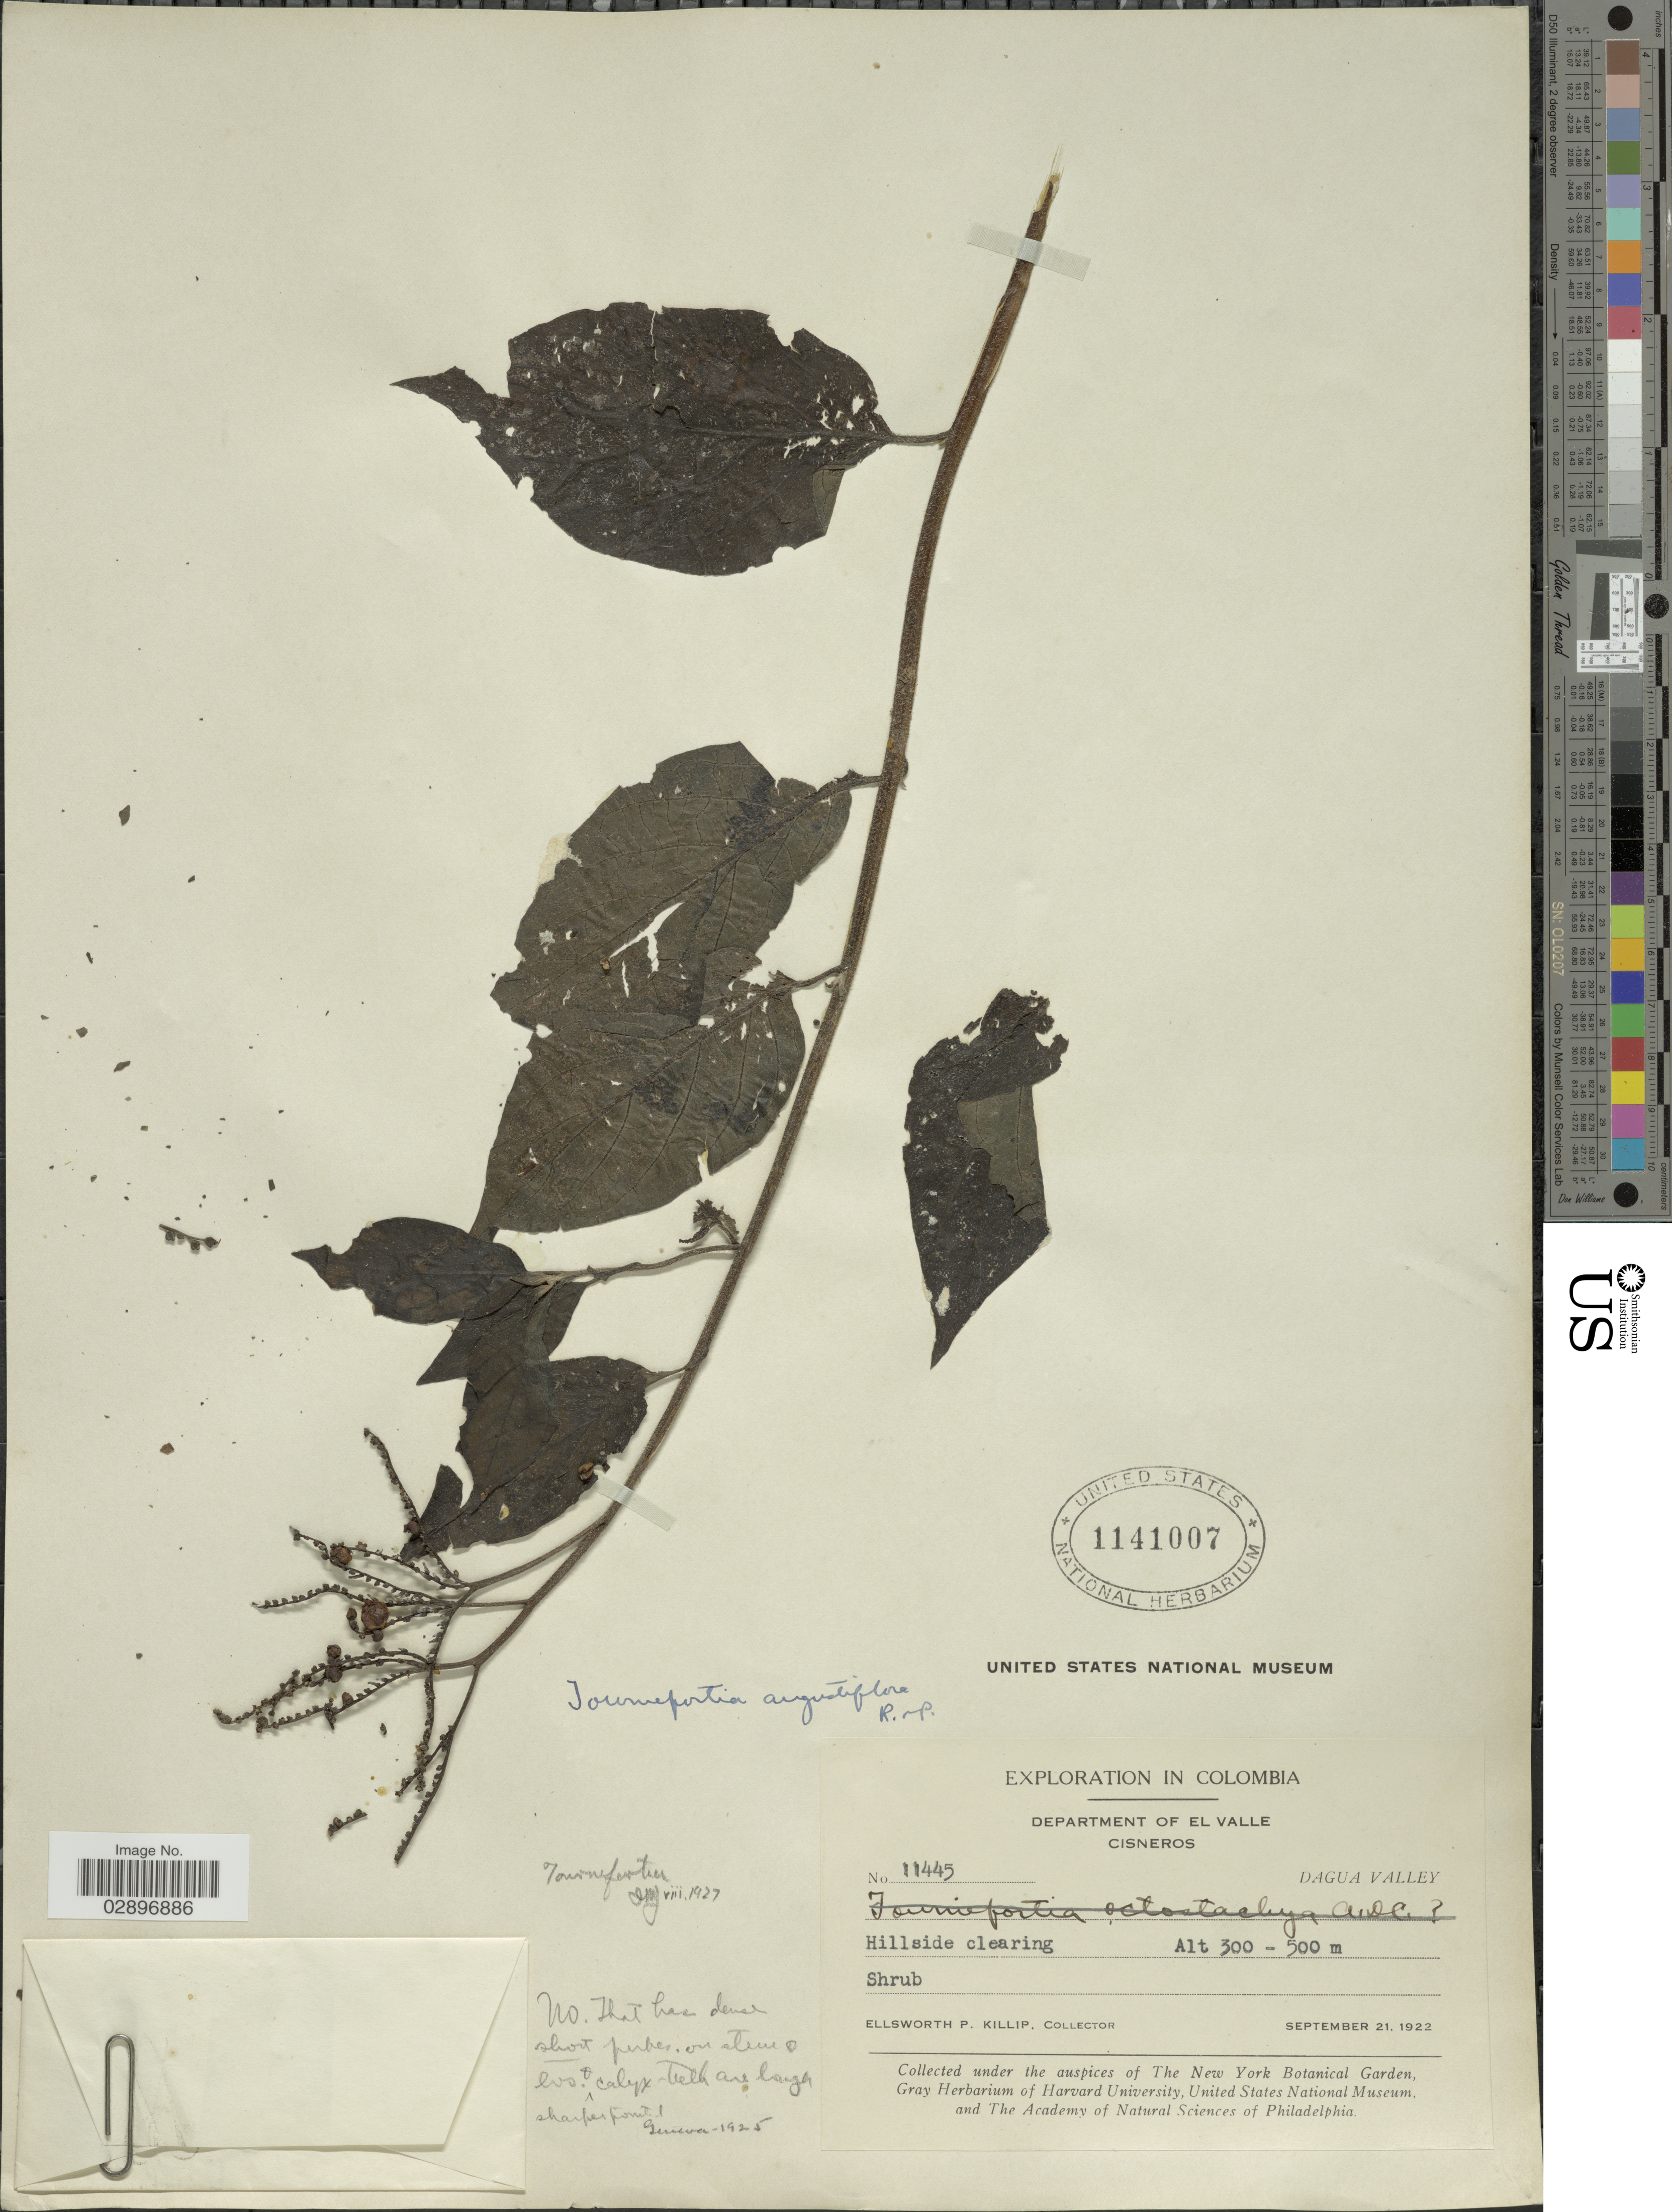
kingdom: Plantae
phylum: Tracheophyta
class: Magnoliopsida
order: Boraginales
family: Heliotropiaceae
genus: Tournefortia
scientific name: Tournefortia angustiflora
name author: Ruiz & Pav.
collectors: E. P. Killip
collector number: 11445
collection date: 1922-09-21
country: Colombia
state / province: Valle del Cauca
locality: Department of El Valle. Cisneros. Dagua Valley.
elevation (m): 300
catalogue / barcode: US 1141007